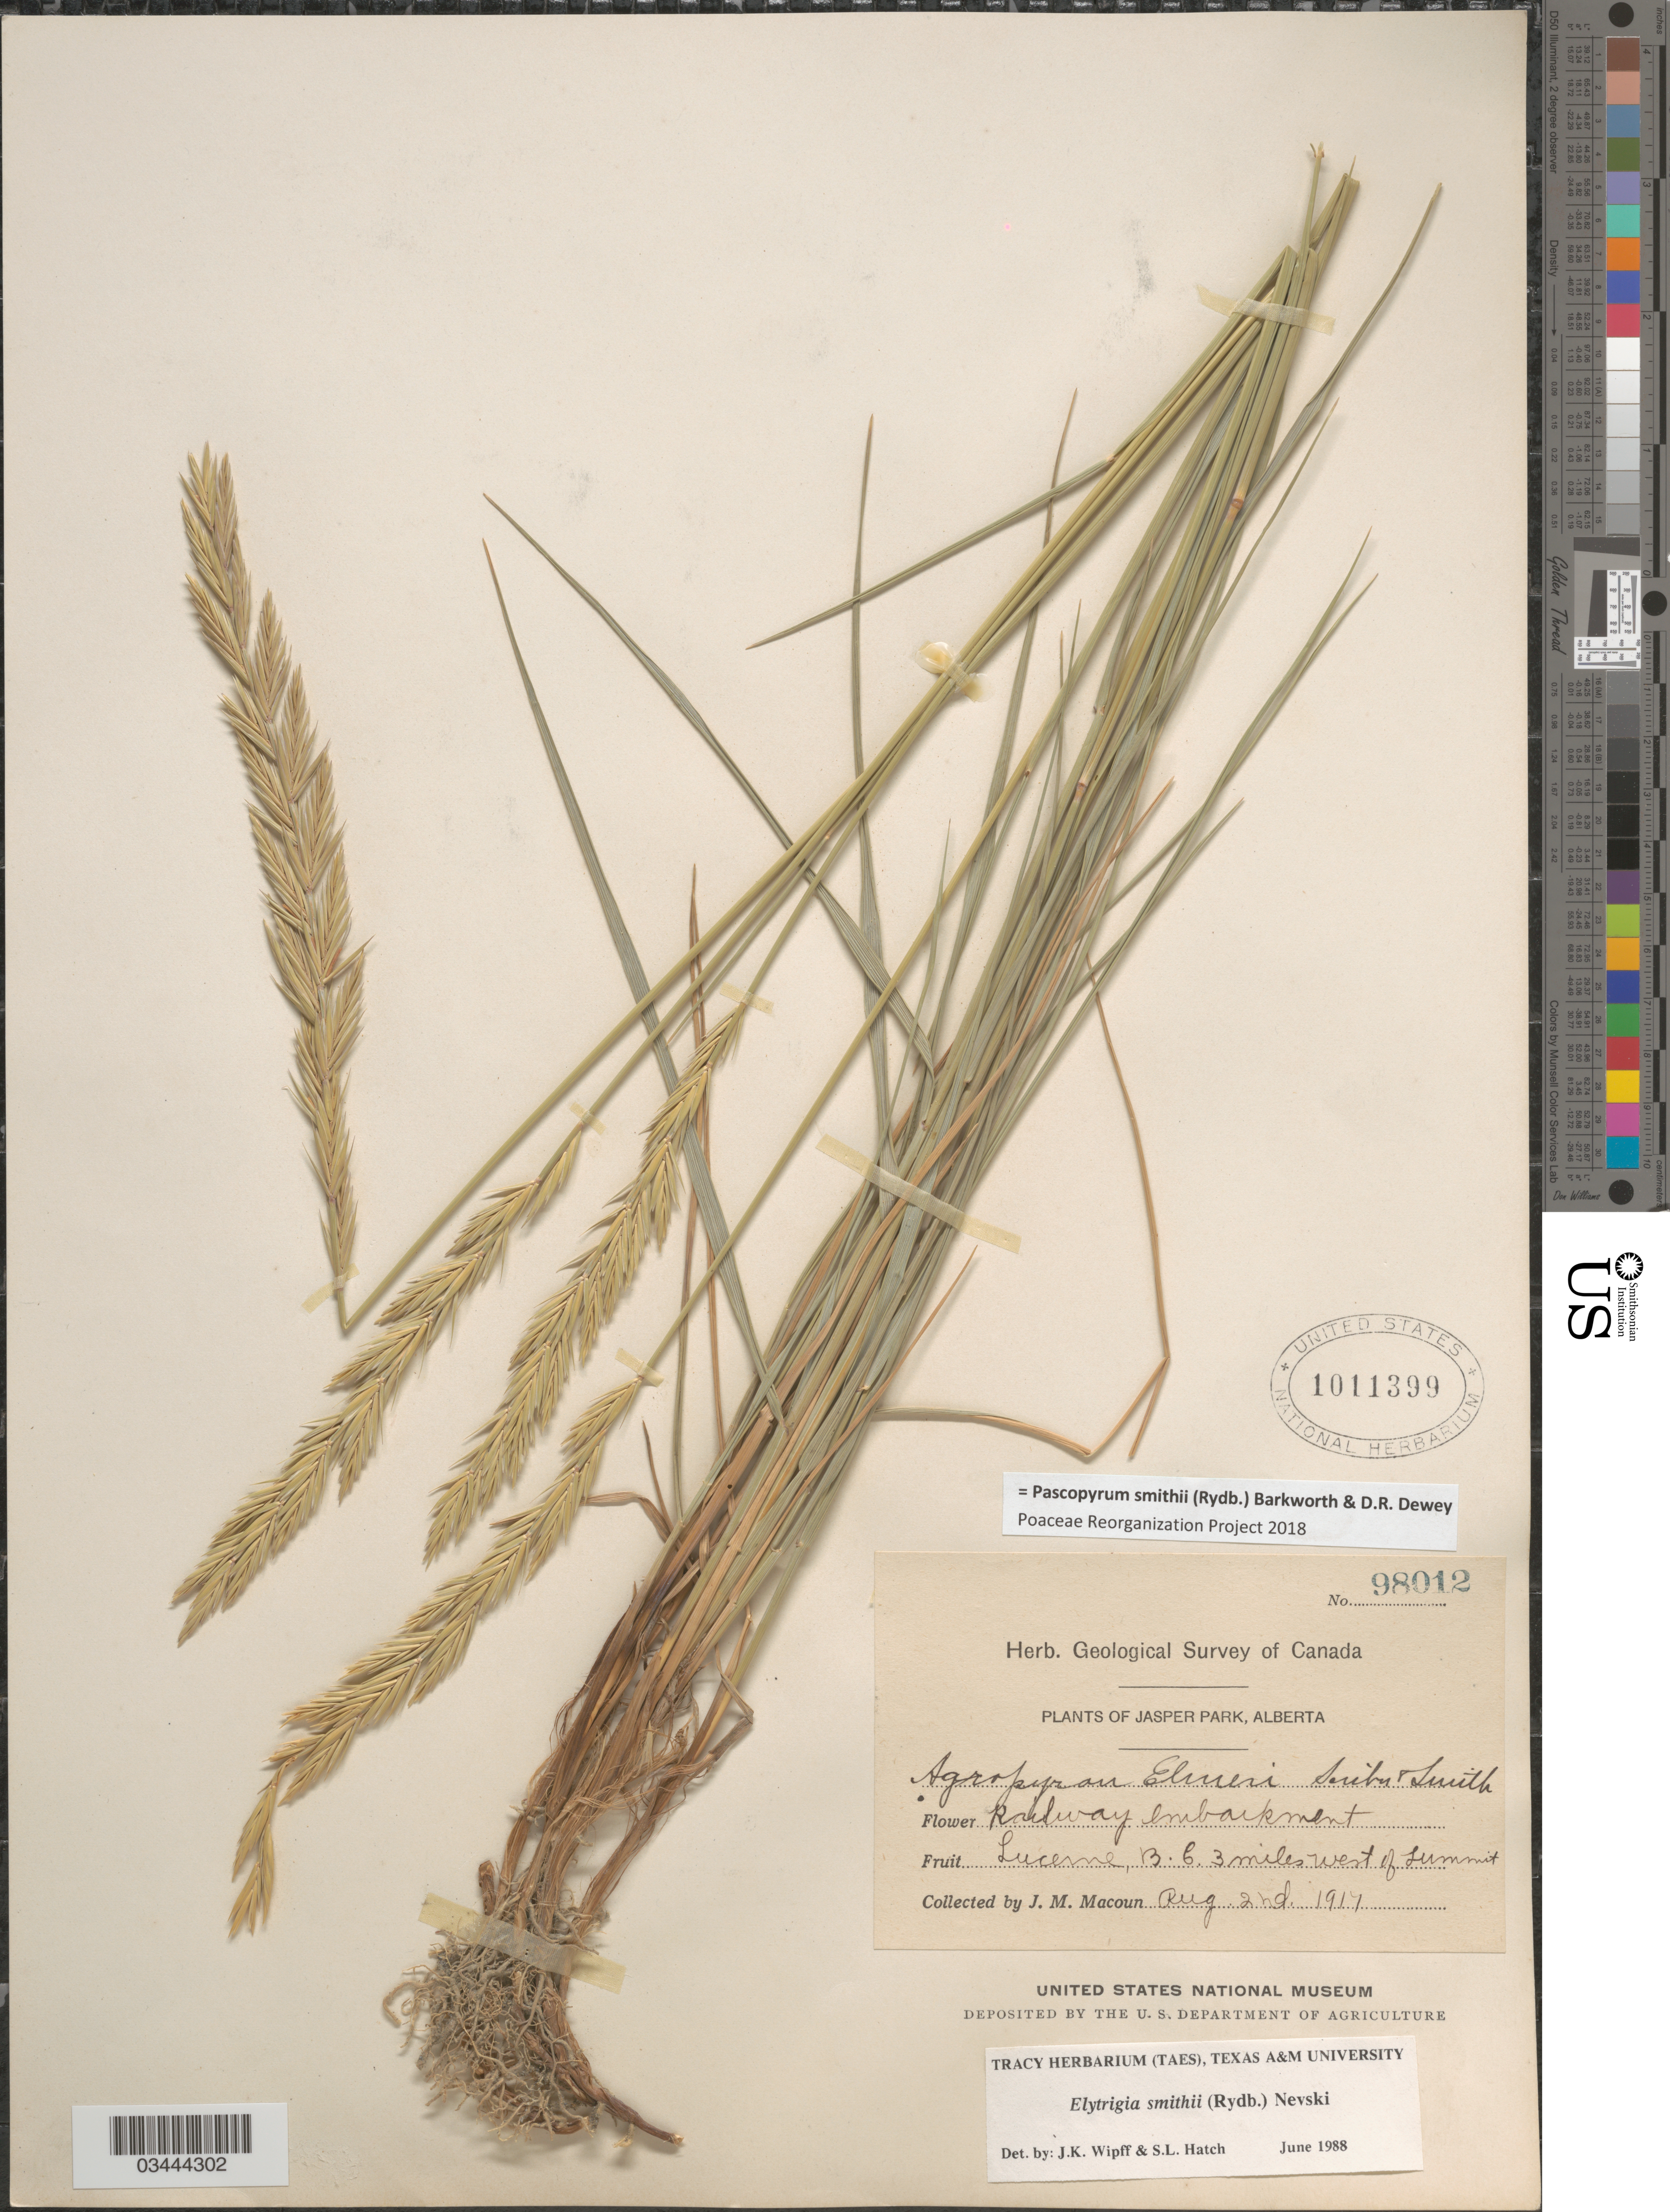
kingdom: Plantae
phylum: Tracheophyta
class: Liliopsida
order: Poales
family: Poaceae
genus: Pascopyrum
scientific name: Pascopyrum smithii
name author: (Rydb.) Barkworth & Dewey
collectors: J. M. Macoun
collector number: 98012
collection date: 1917-08-02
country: Canada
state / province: Alberta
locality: Geological Survey of Canada. Railway embankment. Lucerne, B.C. 3 miles west of Summit. Jasper Park.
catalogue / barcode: US 1011399